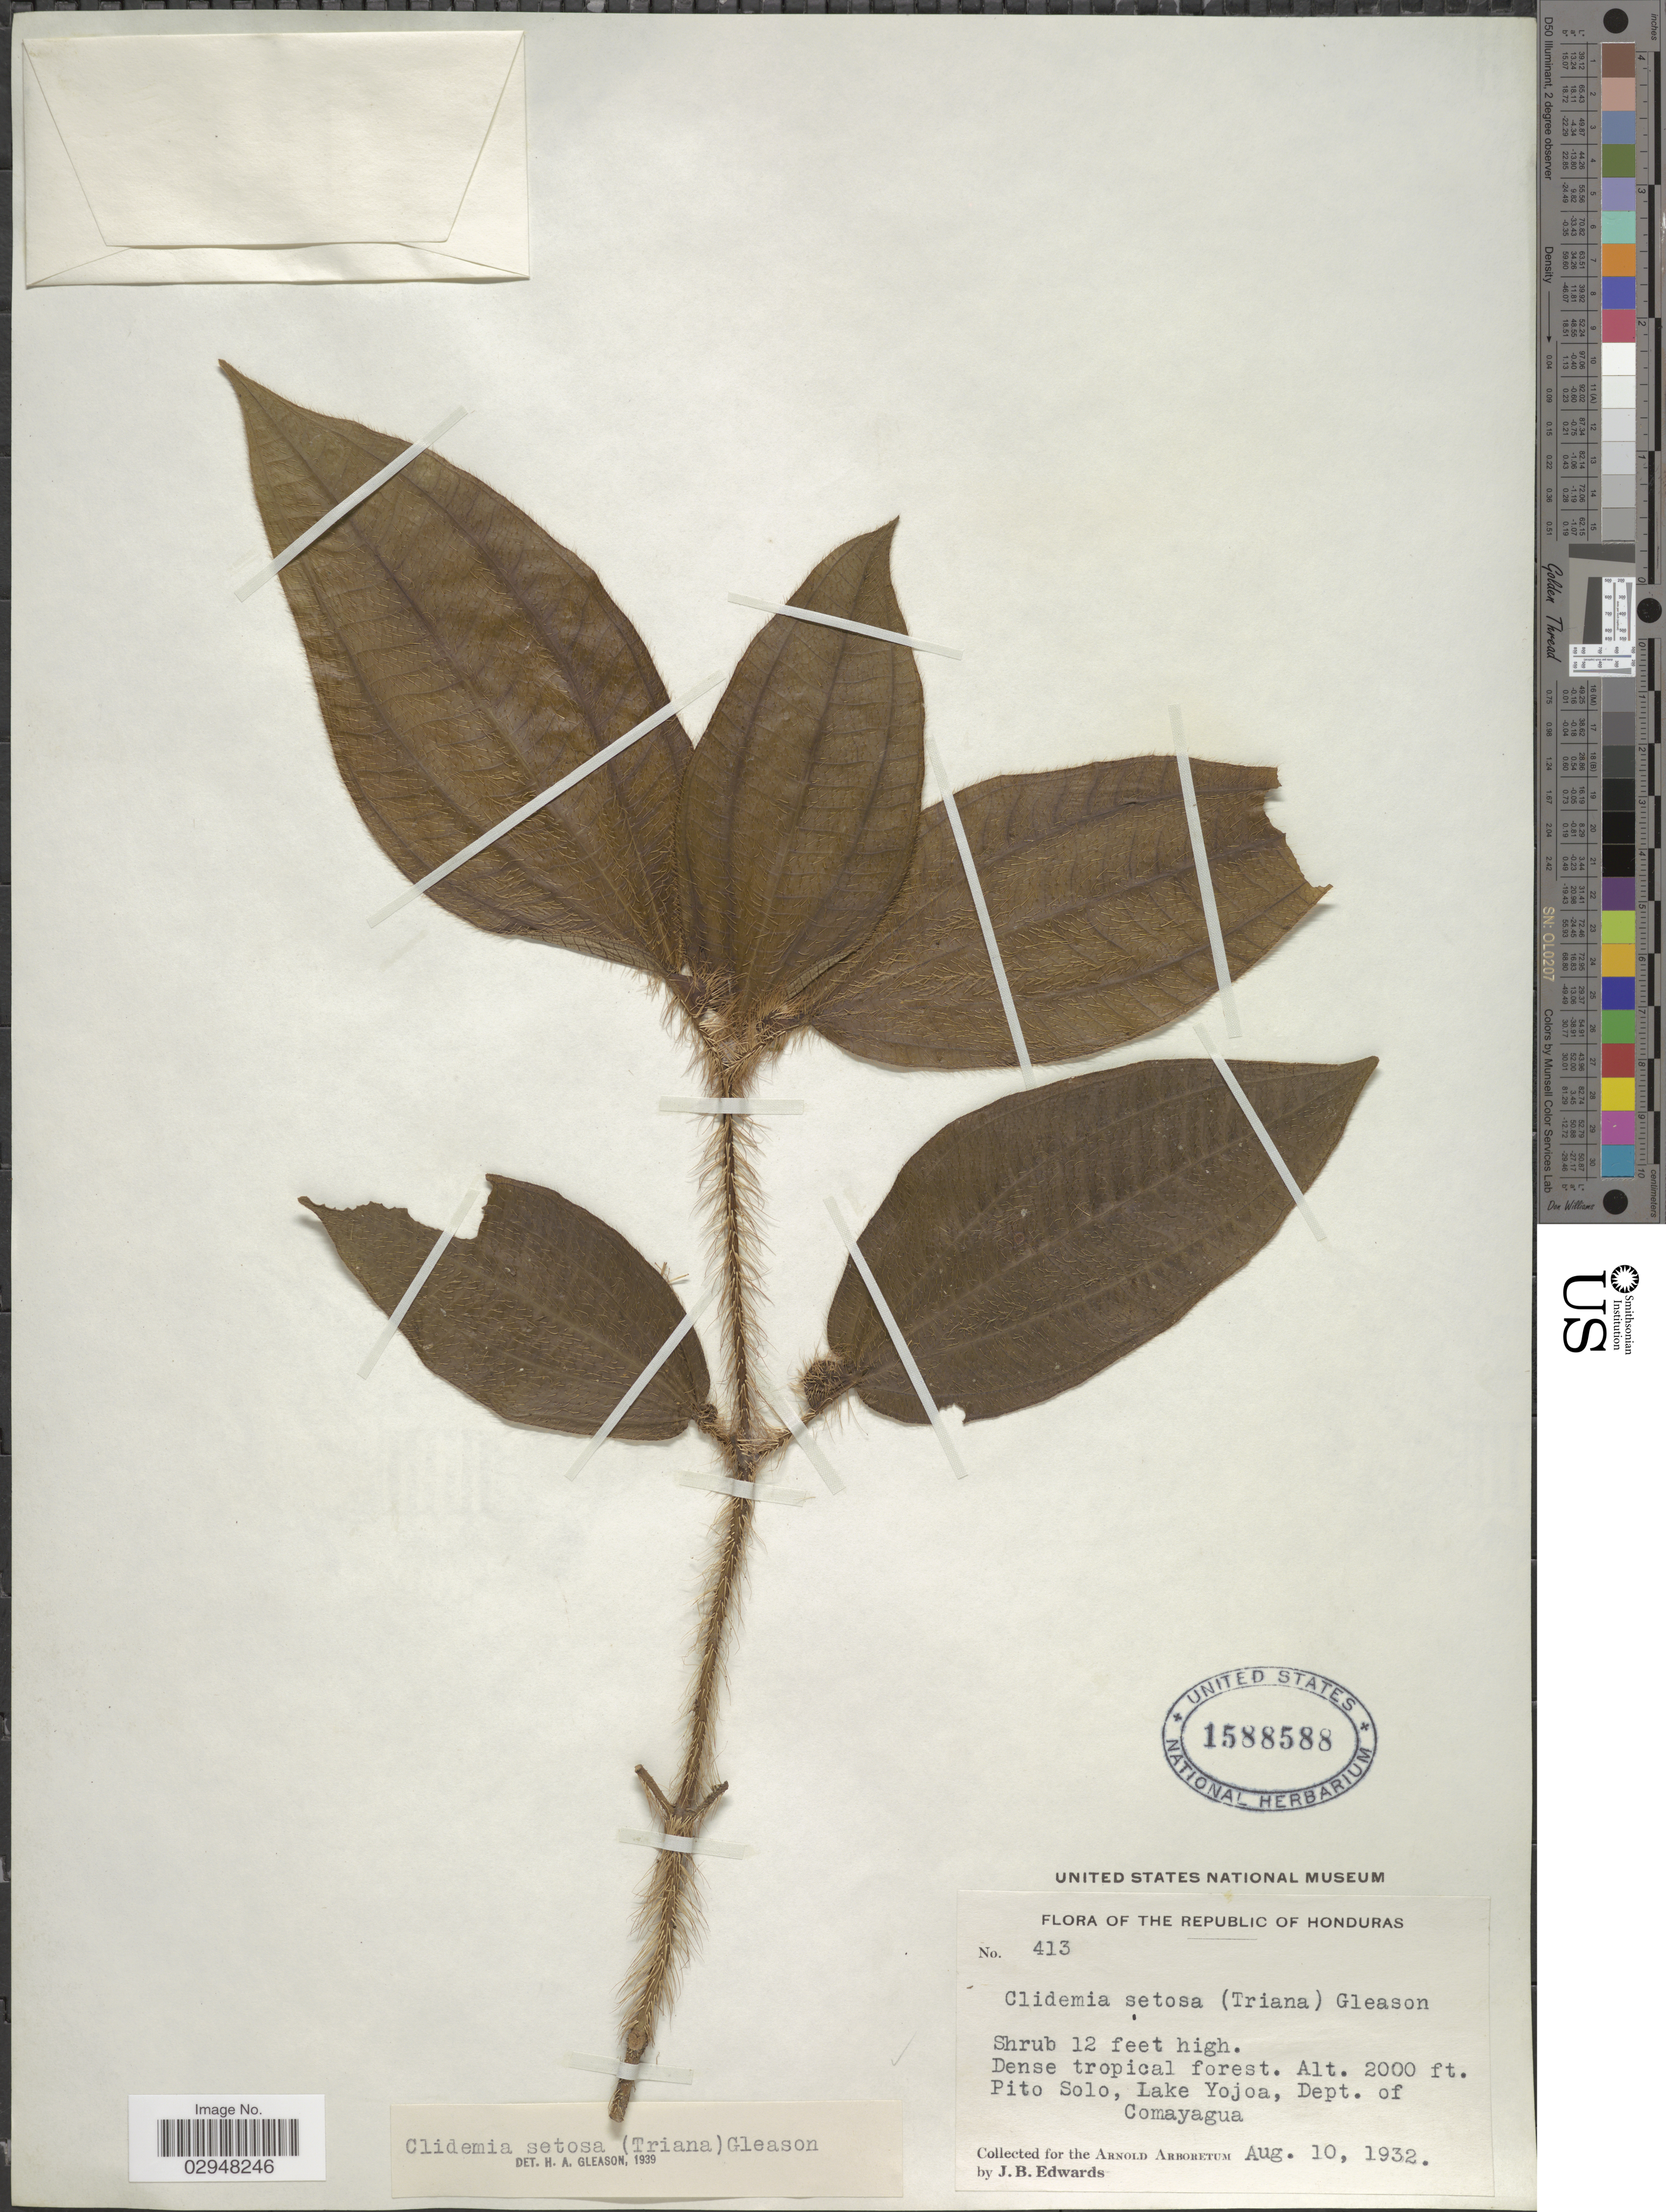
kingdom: Plantae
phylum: Tracheophyta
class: Magnoliopsida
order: Myrtales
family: Melastomataceae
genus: Clidemia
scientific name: Clidemia setosa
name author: (Triana) Gleason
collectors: J. B. Edwards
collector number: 413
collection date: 1932-08-10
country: Honduras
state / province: Comayagua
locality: Pito Solo, Lake Yojoa, Dept. of Comayagua.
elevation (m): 610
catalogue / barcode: US 1588588